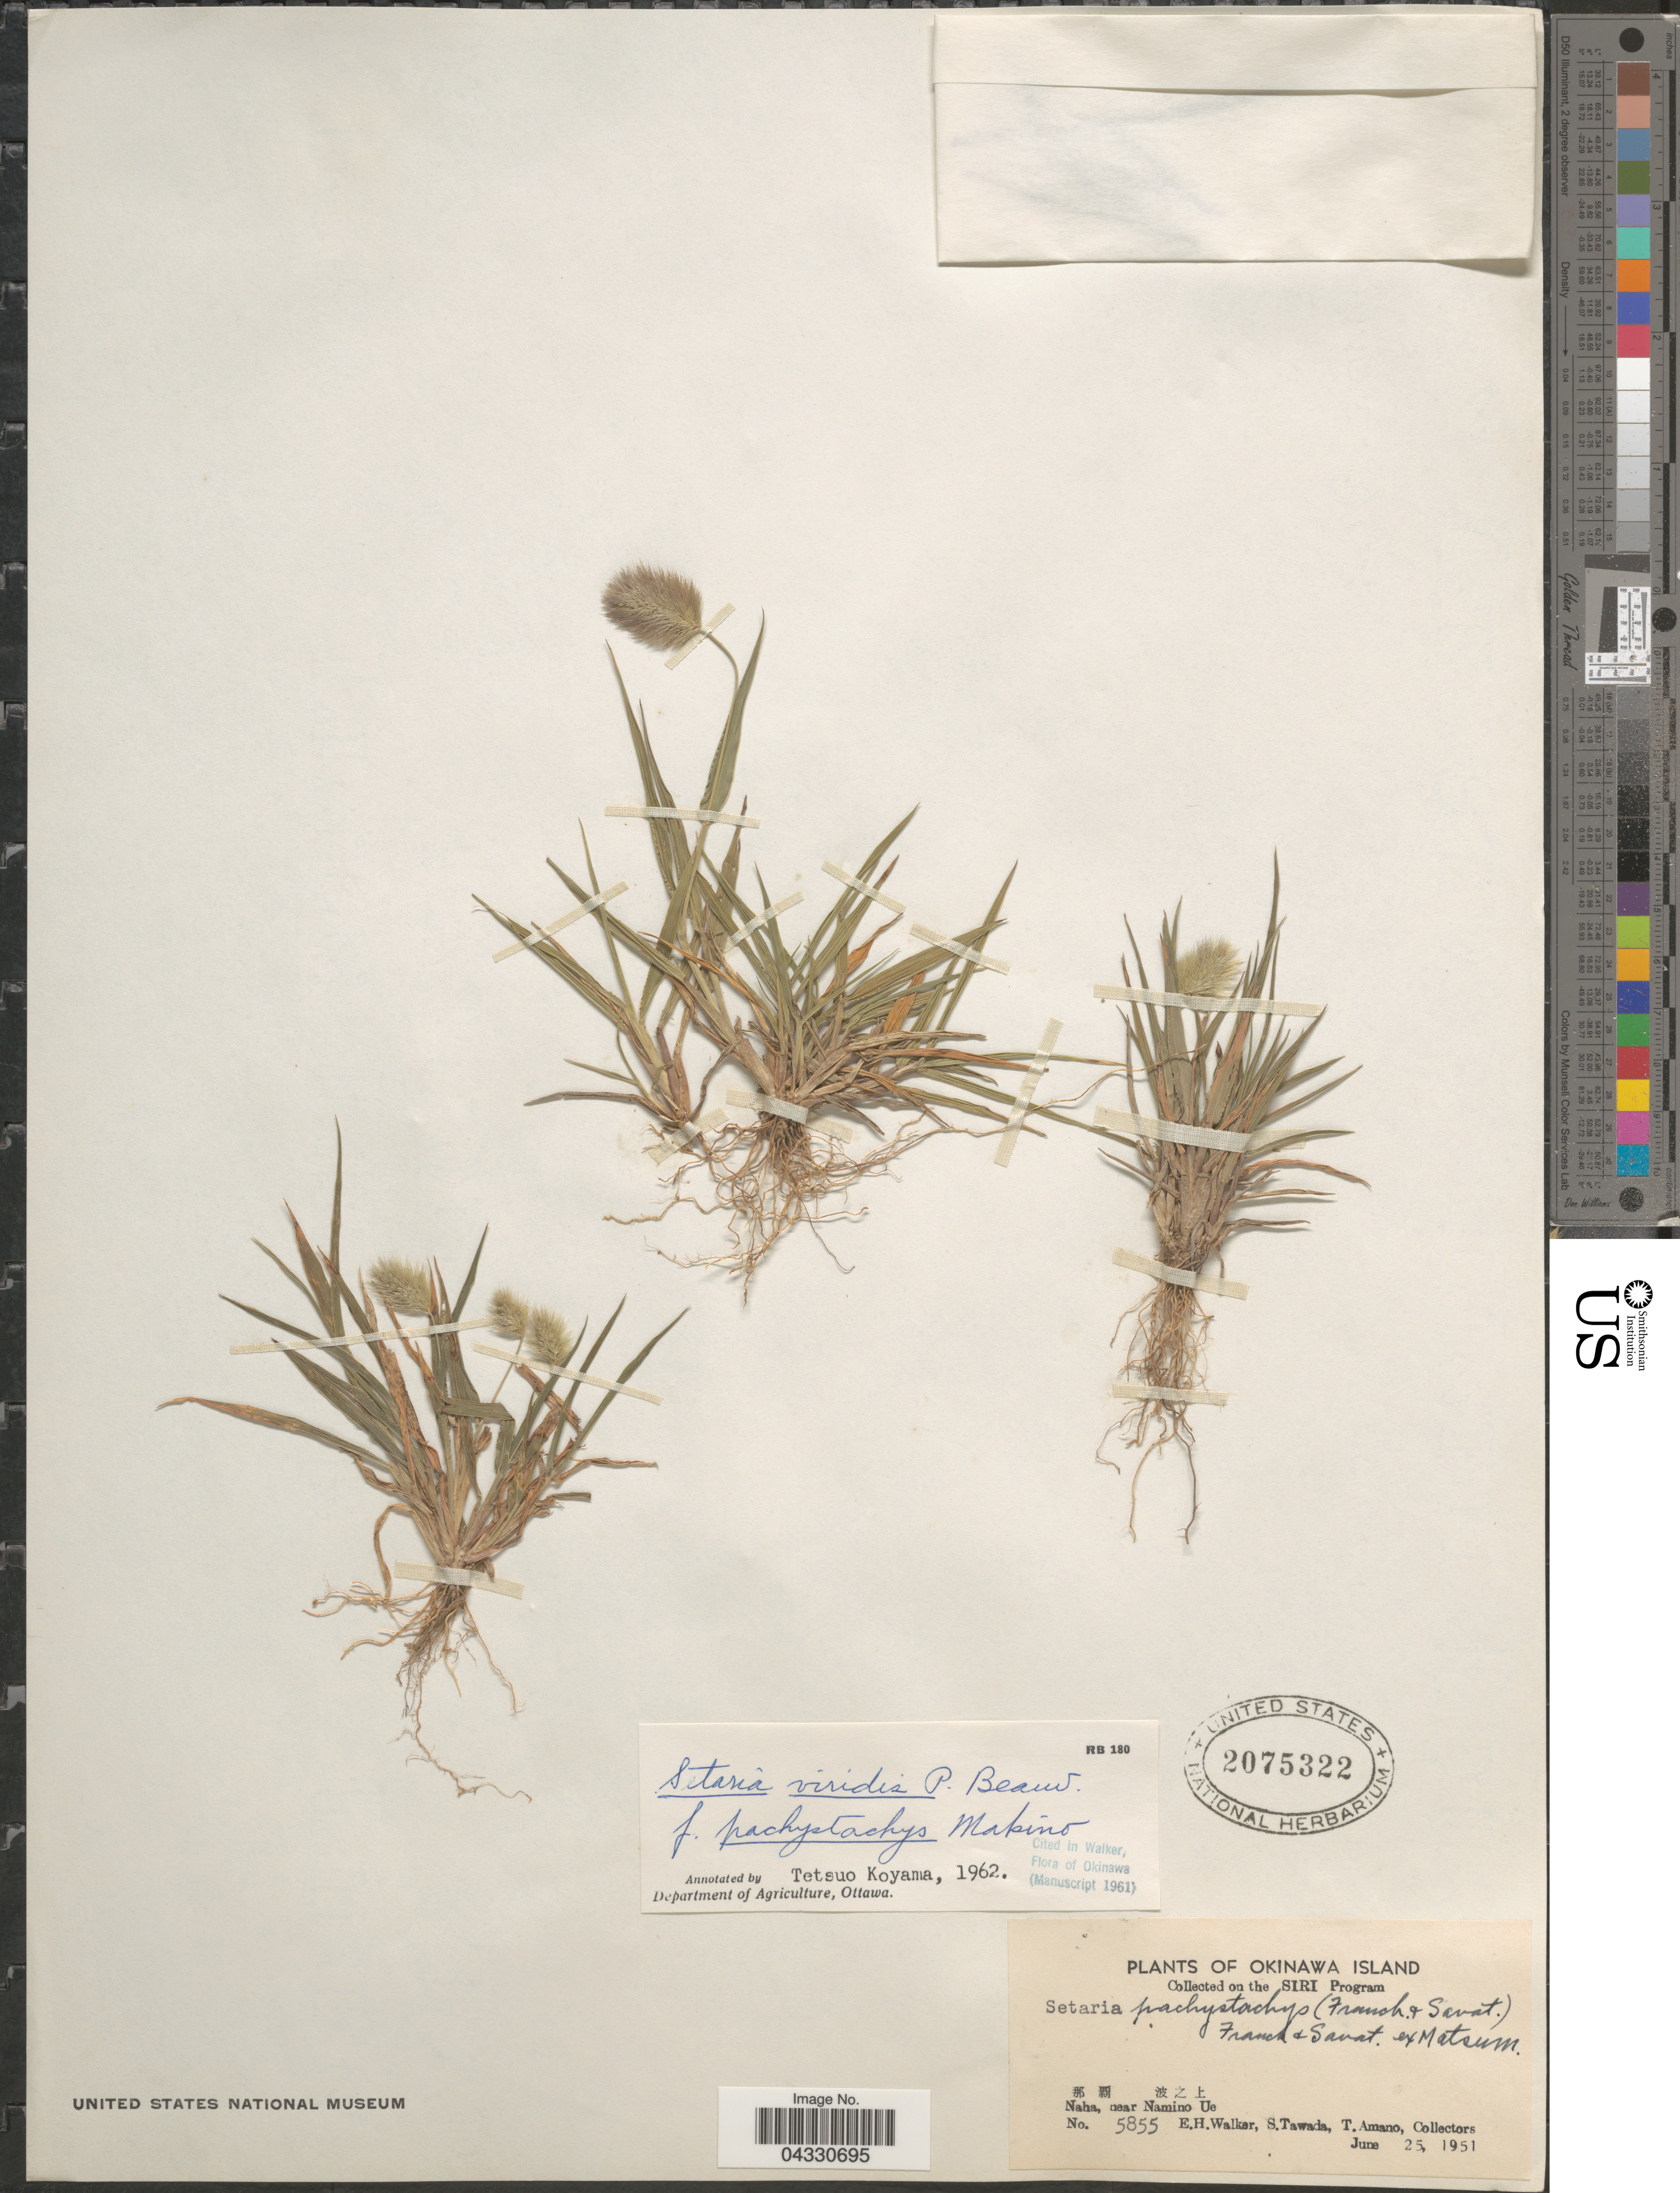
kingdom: Plantae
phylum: Tracheophyta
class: Liliopsida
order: Poales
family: Poaceae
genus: Setaria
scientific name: Setaria viridis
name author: (L.) P. Beauv.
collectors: E. H. Walker, S. Tawada & T. Amano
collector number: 5855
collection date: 1951-06-25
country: Japan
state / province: Okinawa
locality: Okinawa Island. X. Naha, near Namino Ue.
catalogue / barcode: US 2075322